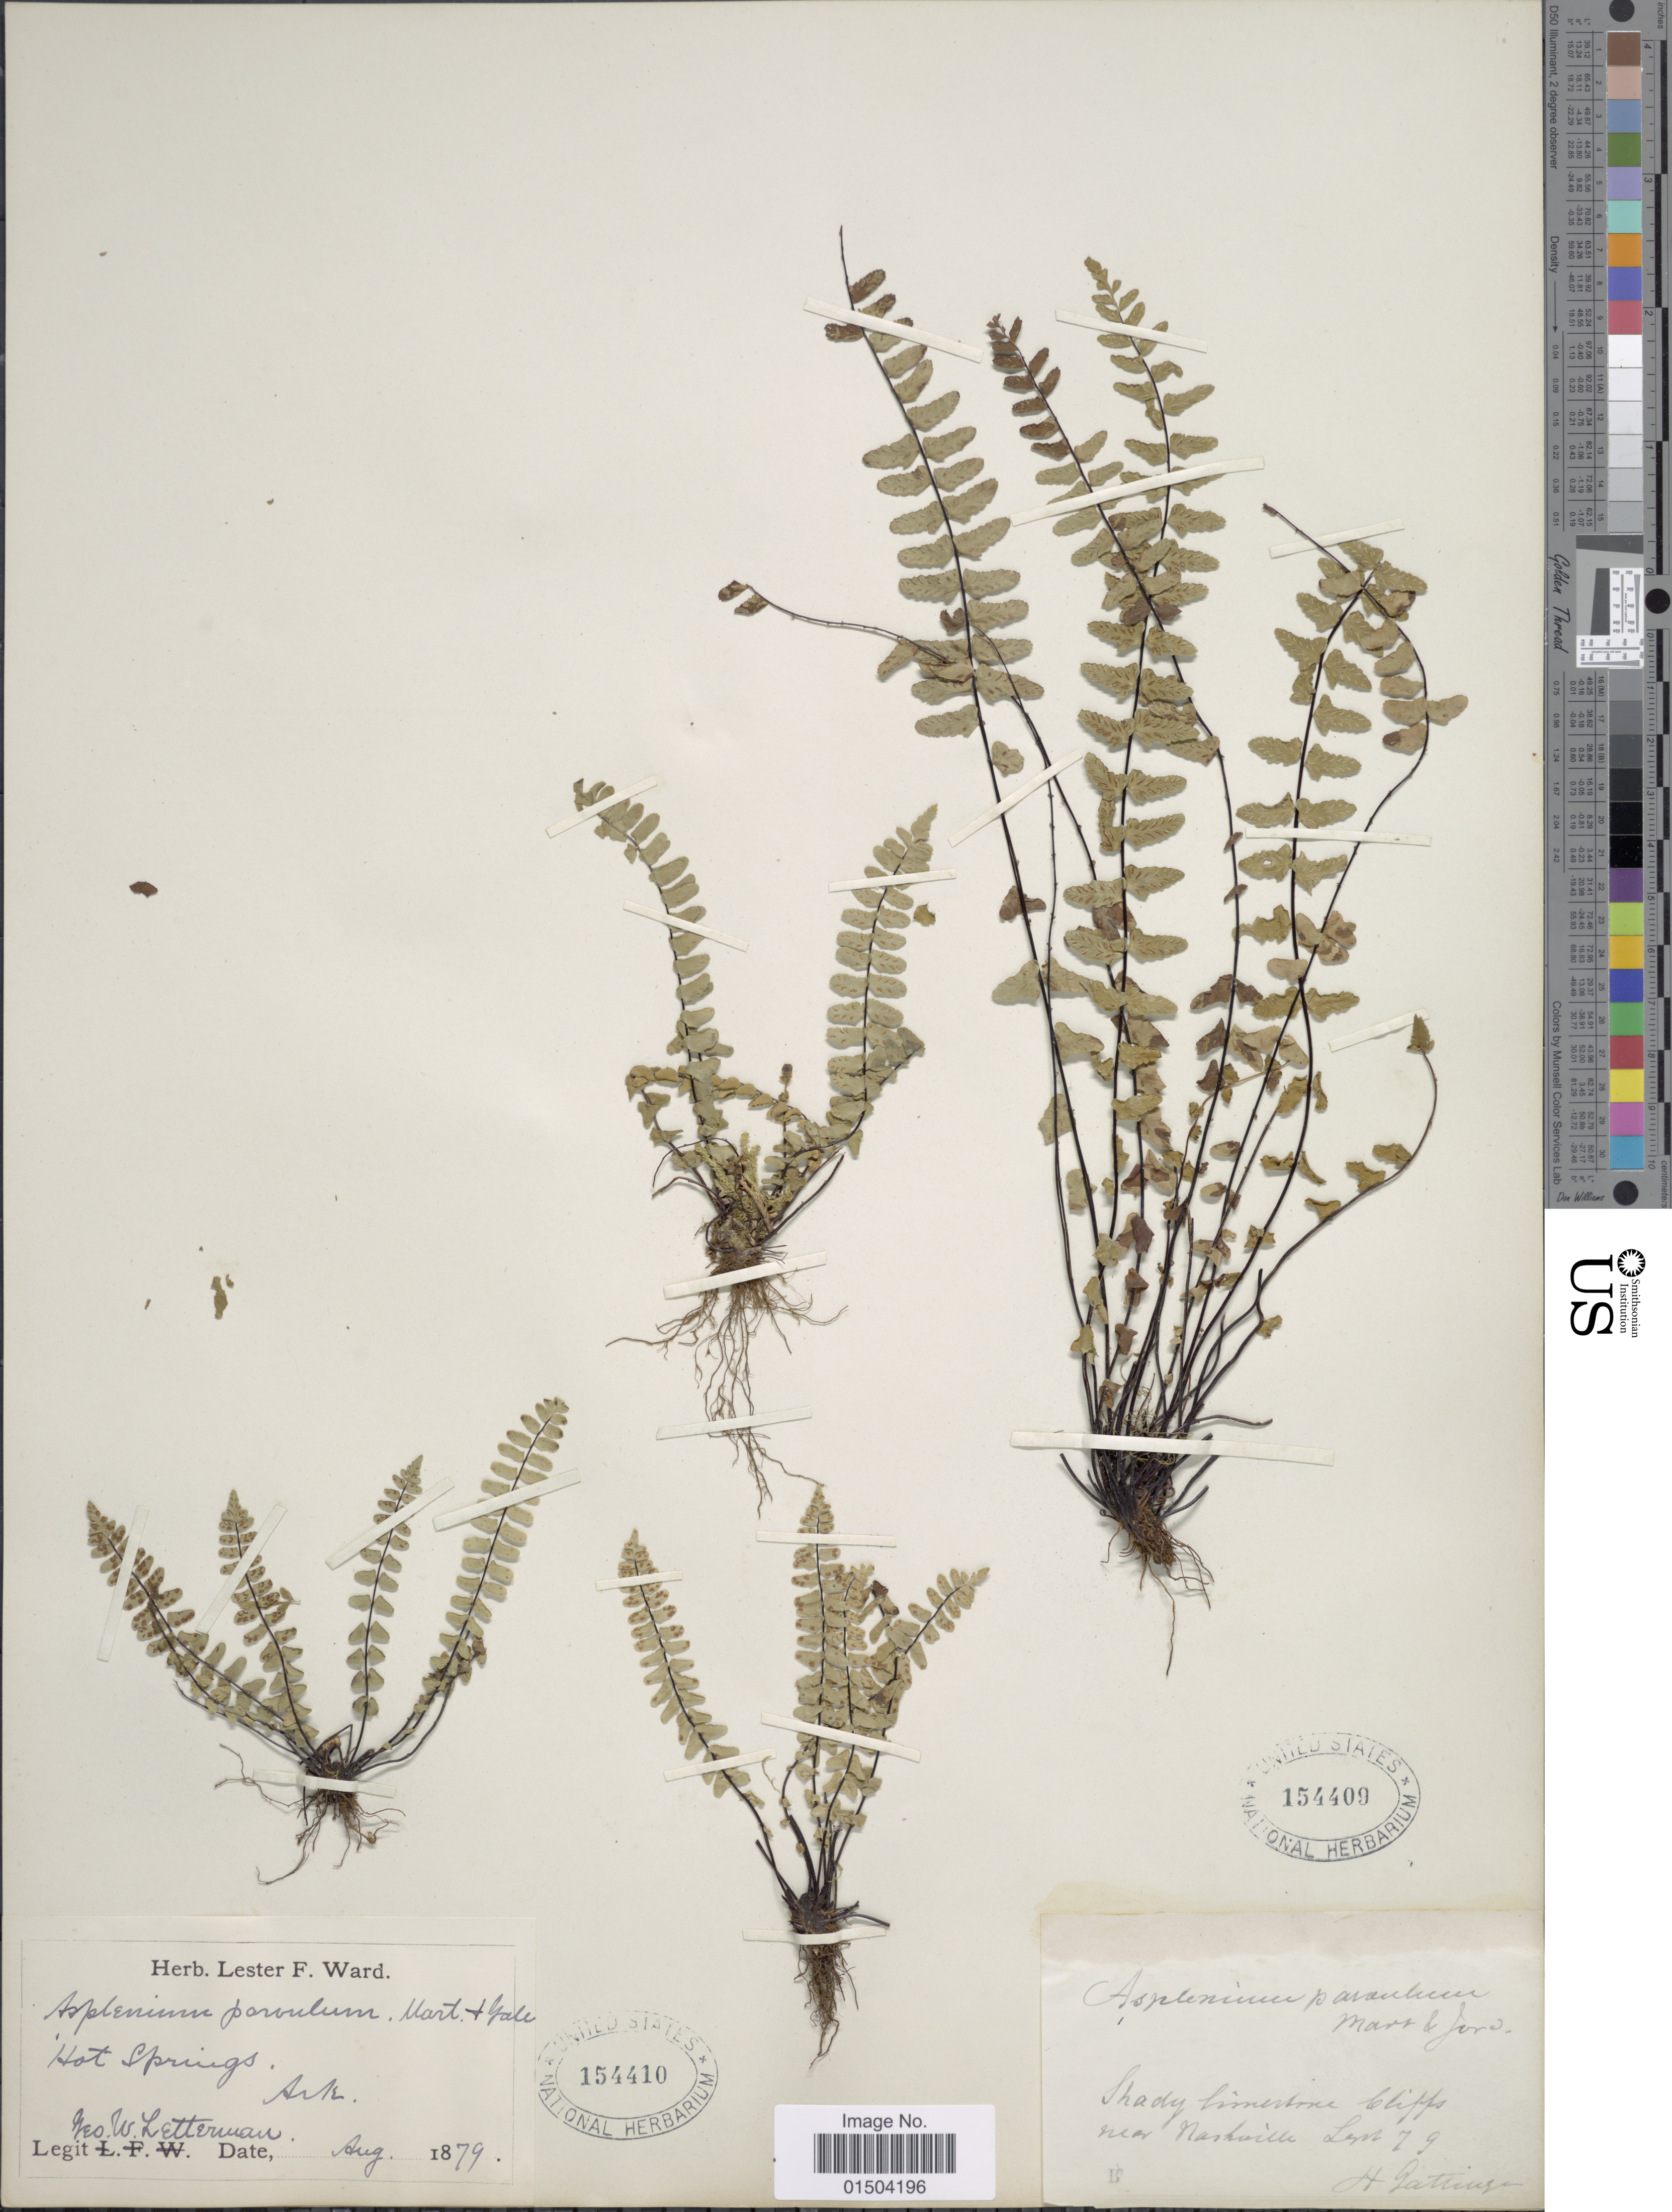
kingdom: Plantae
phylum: Tracheophyta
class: Polypodiopsida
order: Polypodiales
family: Aspleniaceae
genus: Asplenium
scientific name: Asplenium resiliens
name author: Kunze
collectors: G. W. Letterman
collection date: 1879-08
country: United States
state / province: Arkansas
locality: Hot Springs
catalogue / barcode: US 154410-2